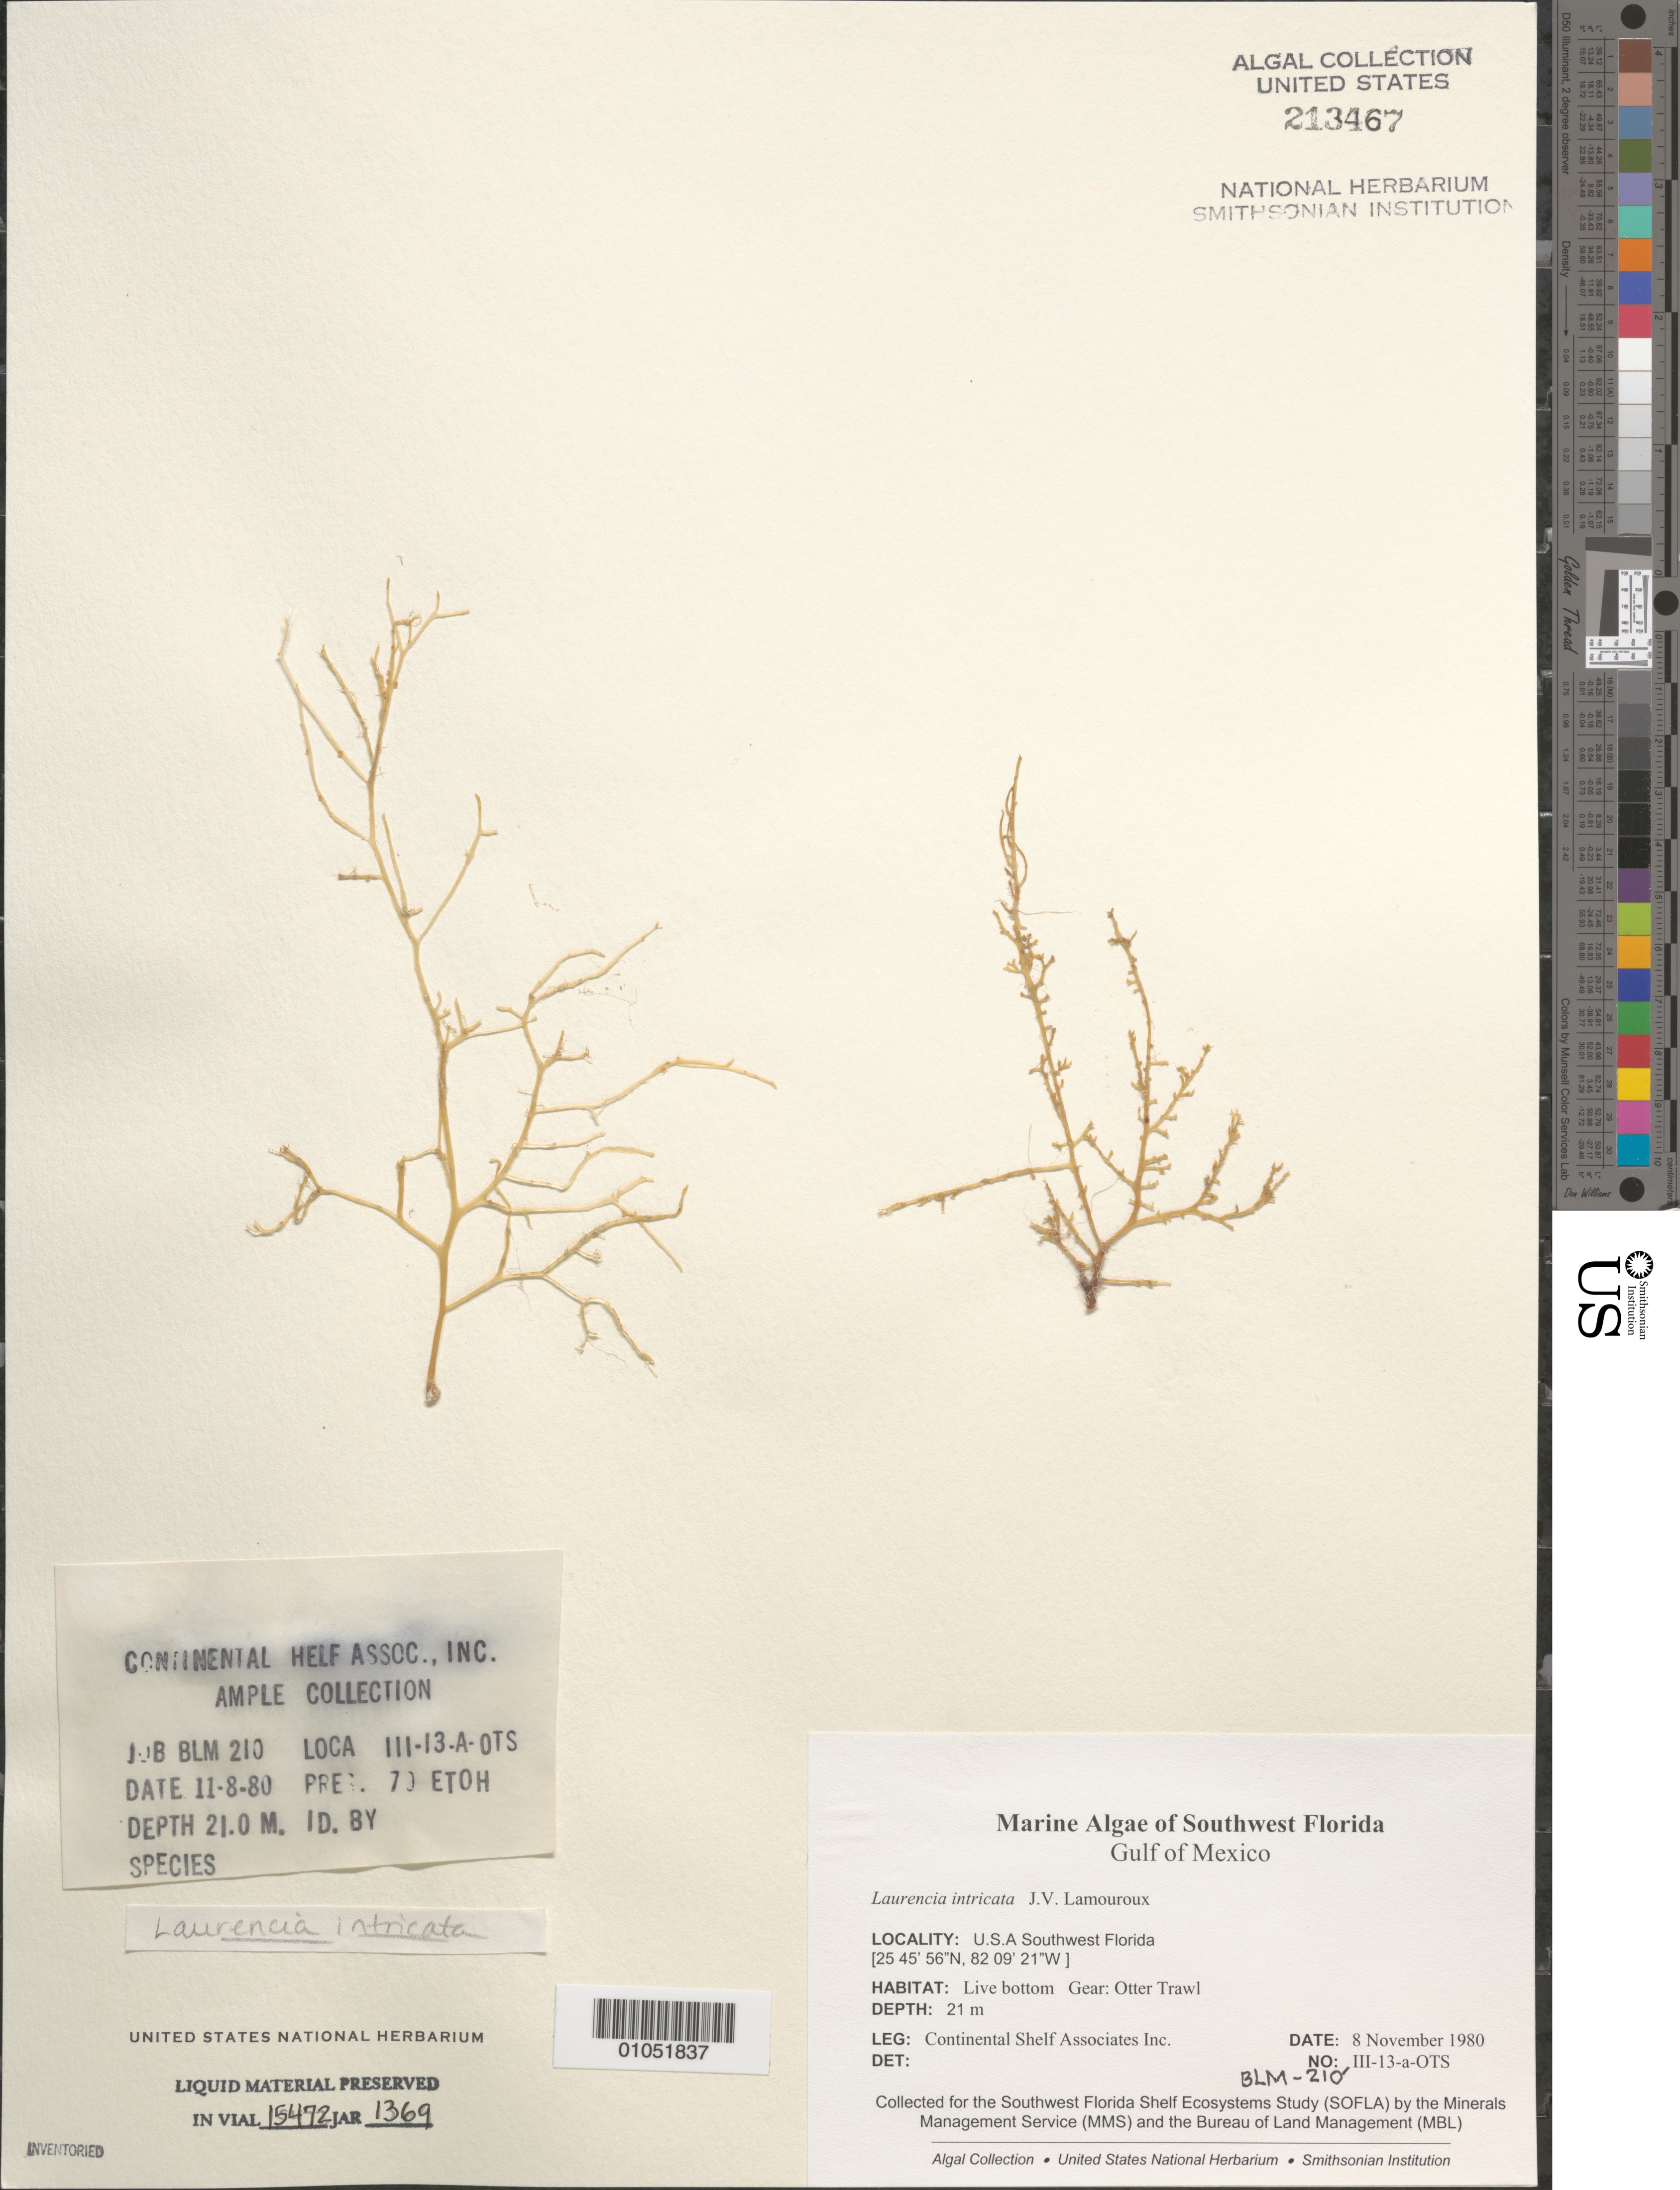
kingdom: Plantae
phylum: Rhodophyta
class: Florideophyceae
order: Ceramiales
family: Rhodomelaceae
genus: Laurencia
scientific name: Laurencia intricata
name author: J.V.Lamouroux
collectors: Continental Shelf Associates for the MMS/BLM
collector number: BLM-210-III-13-A-OTS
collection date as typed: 08 Nov 1980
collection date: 1980-11-08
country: United States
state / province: Florida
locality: Gulf of Mexico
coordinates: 25 45'56"N, 82 09'21"W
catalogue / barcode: US 213467